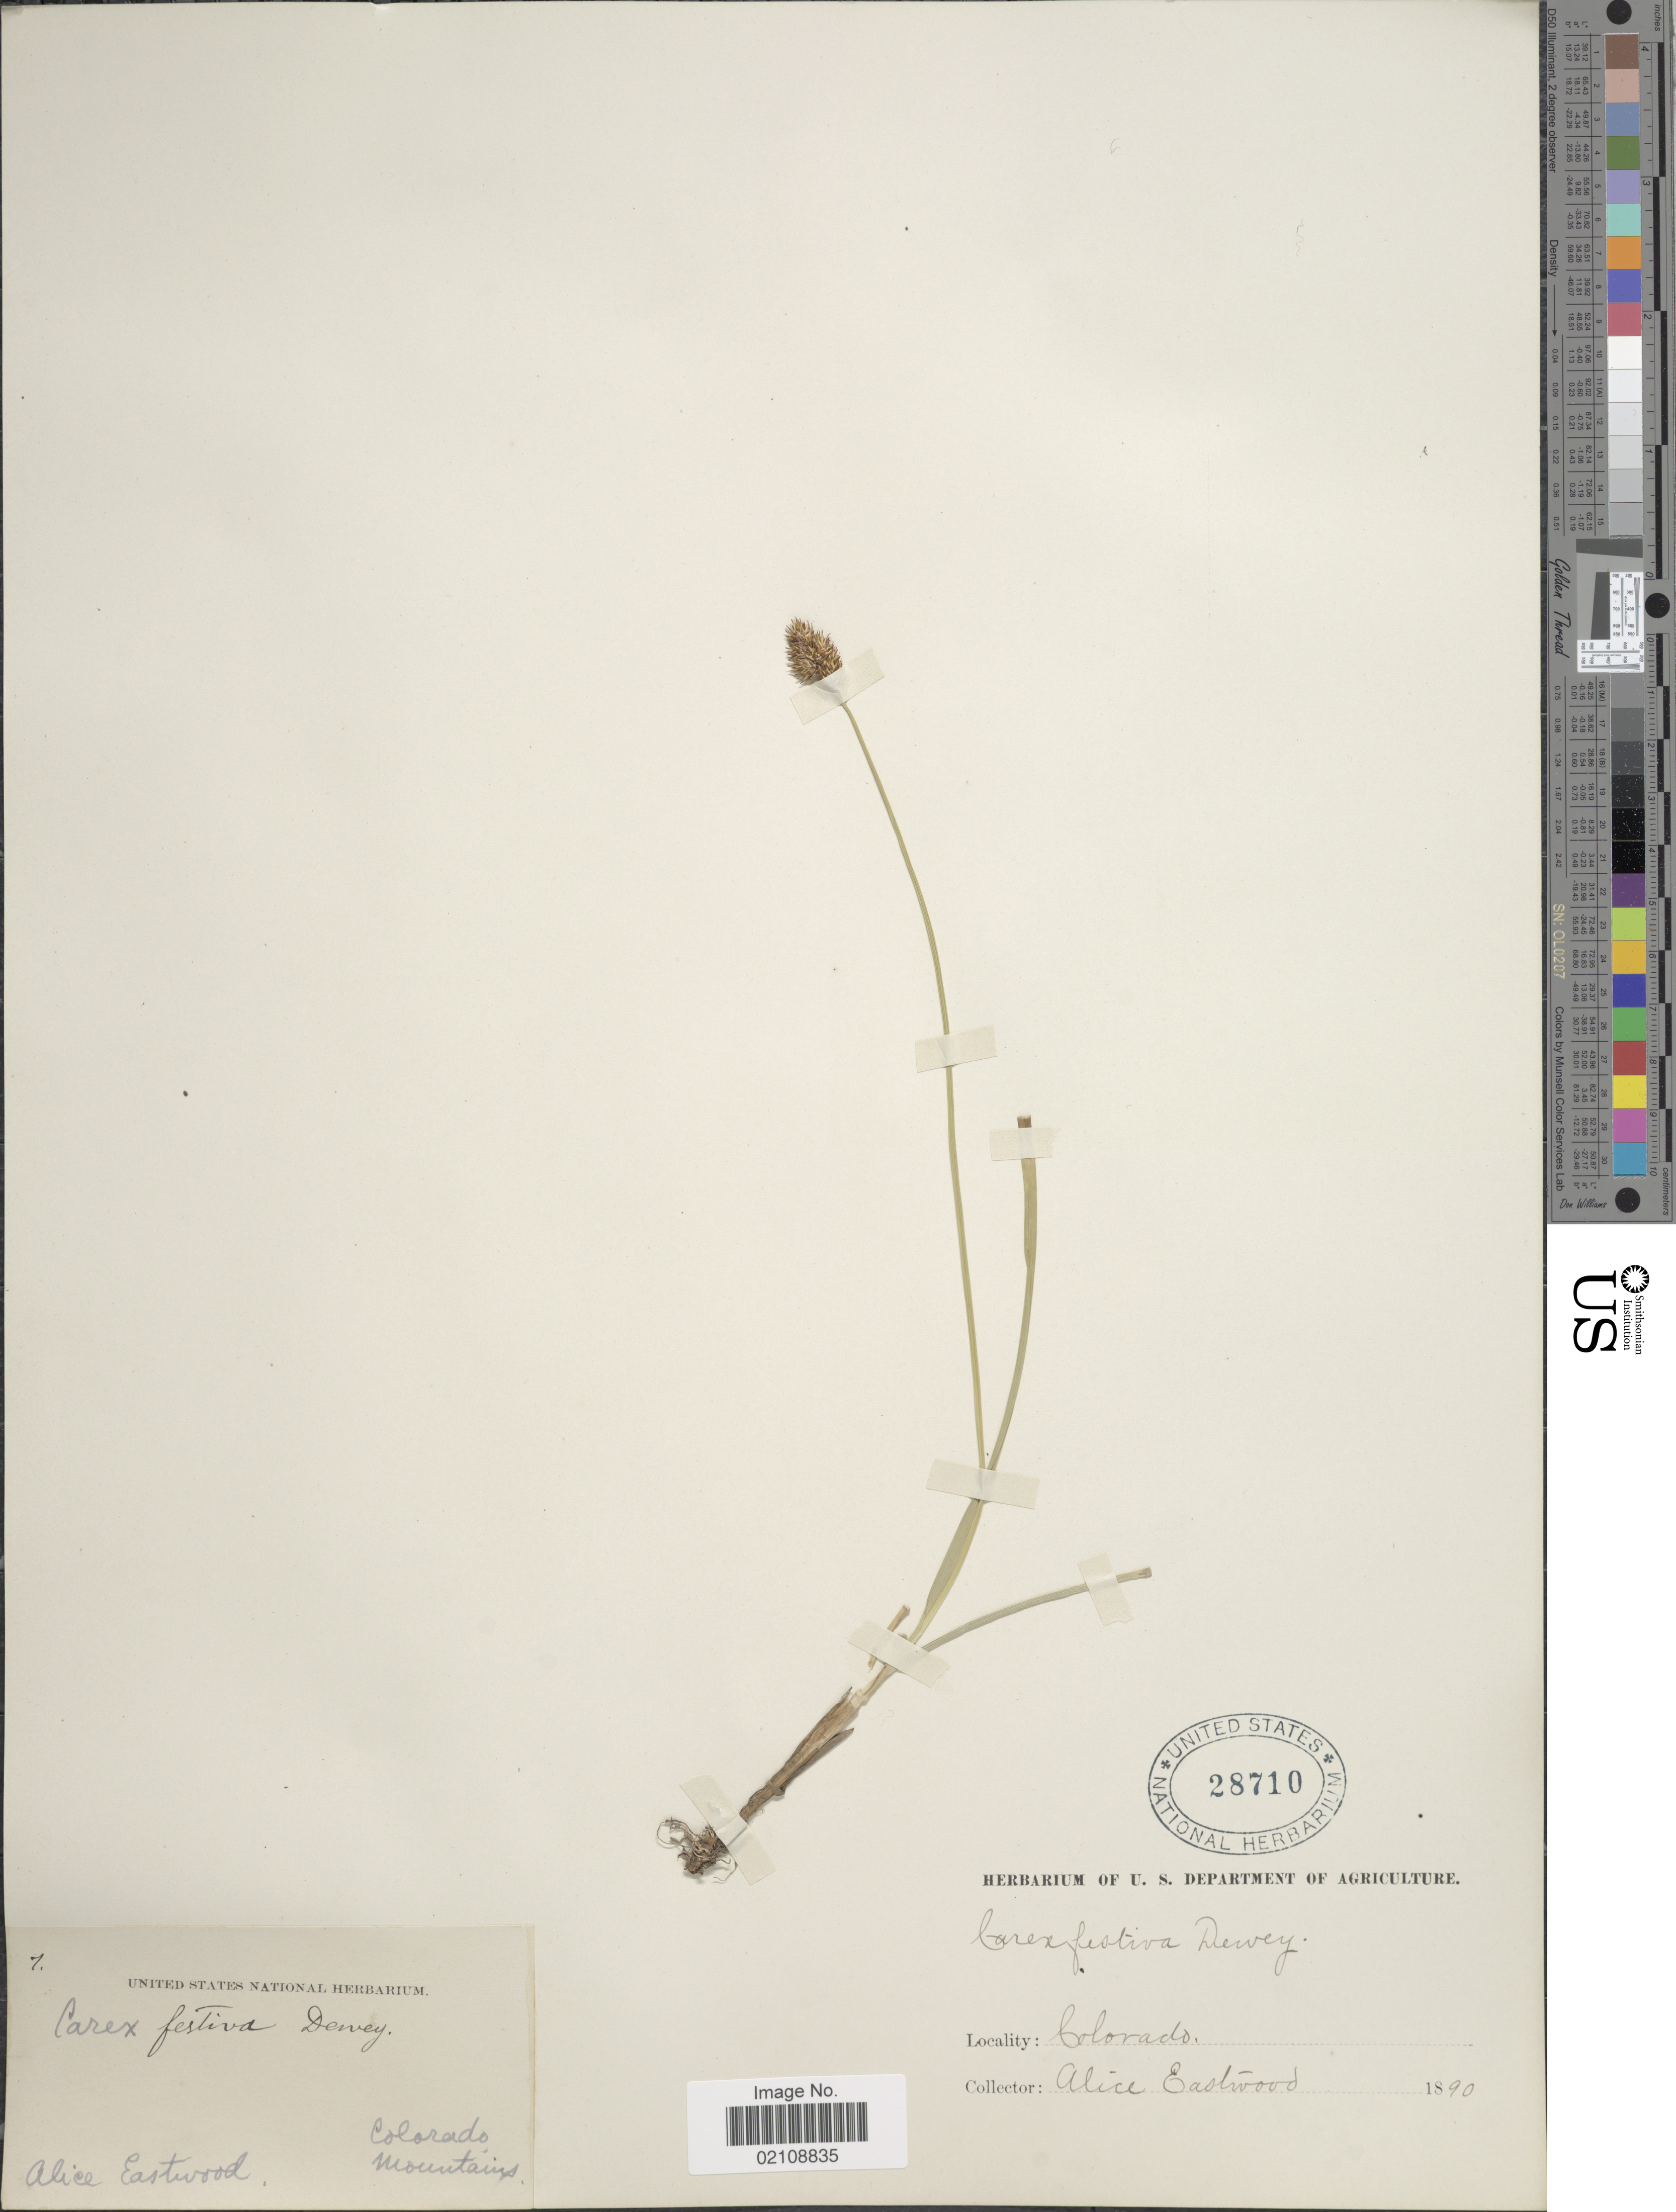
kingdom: Plantae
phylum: Tracheophyta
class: Liliopsida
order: Poales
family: Cyperaceae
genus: Carex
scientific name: Carex microptera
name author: Mack.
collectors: A. Eastwood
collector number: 7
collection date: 1890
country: United States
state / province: Colorado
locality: Colorado Mountains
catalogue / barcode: US 28710